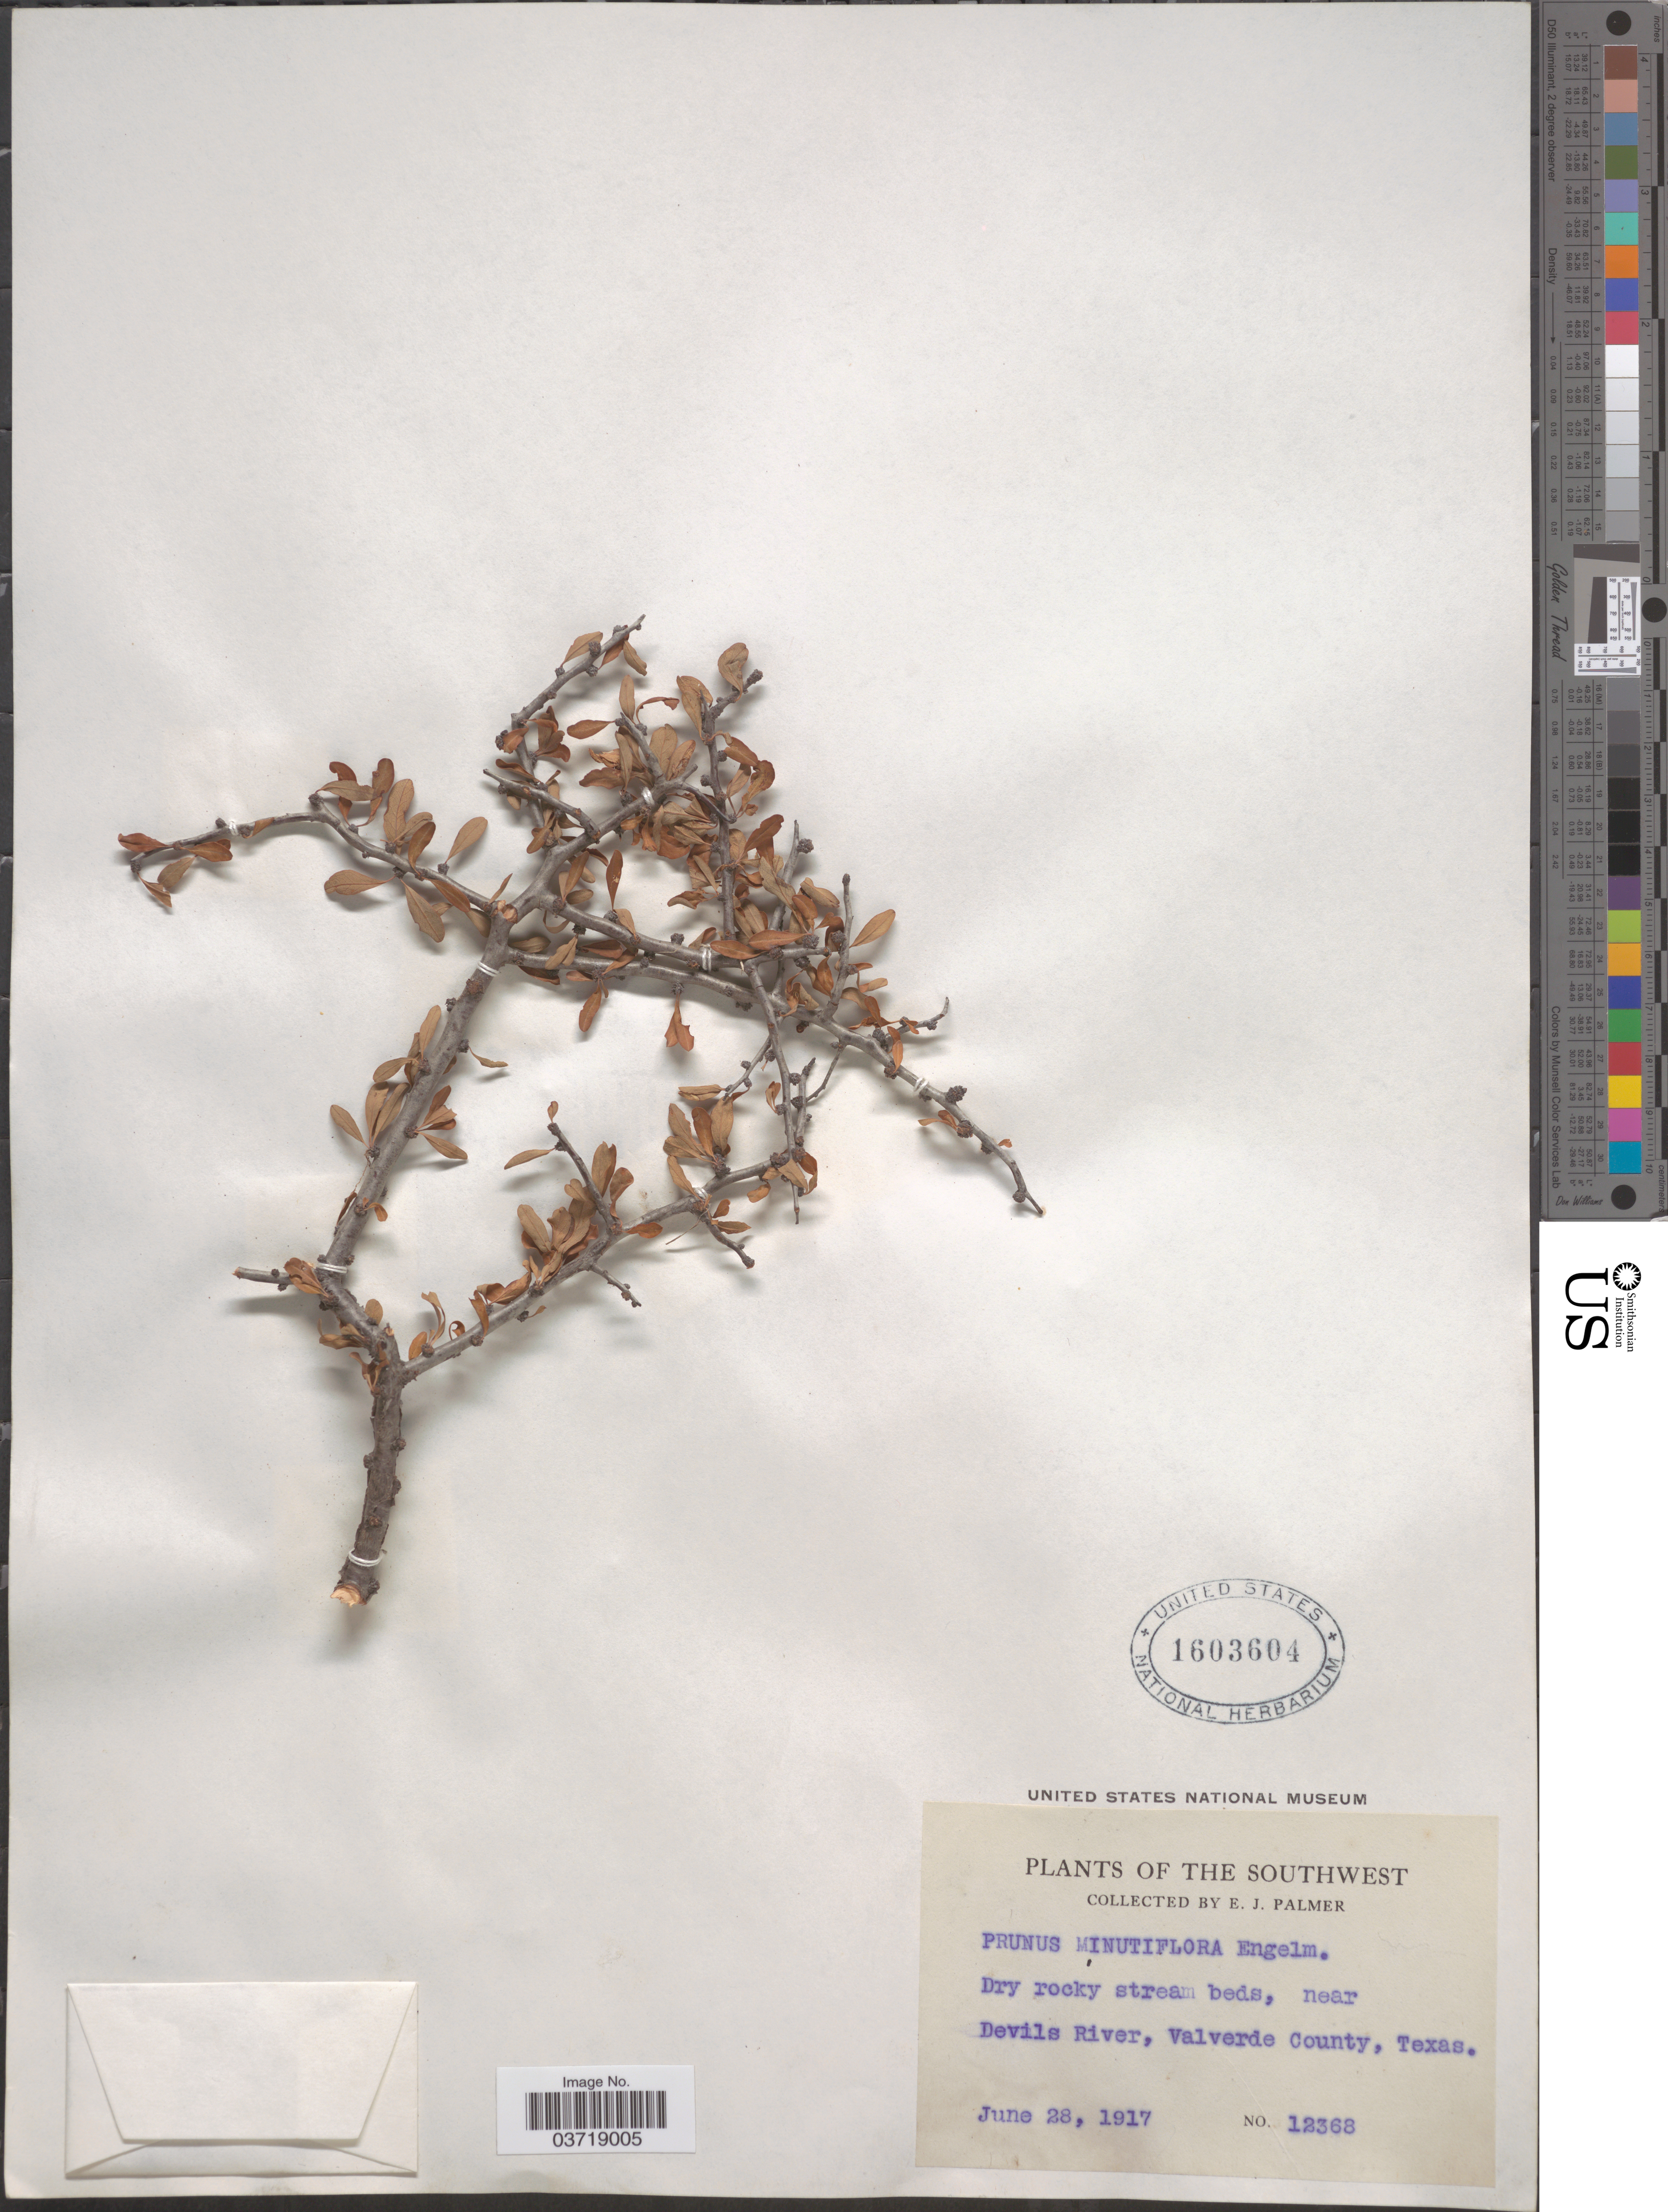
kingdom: Plantae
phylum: Tracheophyta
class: Magnoliopsida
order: Rosales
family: Rosaceae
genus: Prunus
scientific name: Prunus minutiflora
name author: Engelm. ex A. Gray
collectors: E. J. Palmer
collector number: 12368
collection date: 1917-06-28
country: United States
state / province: Texas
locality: The Southwest. Near Devils River, Valverde County.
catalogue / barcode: US 1603604